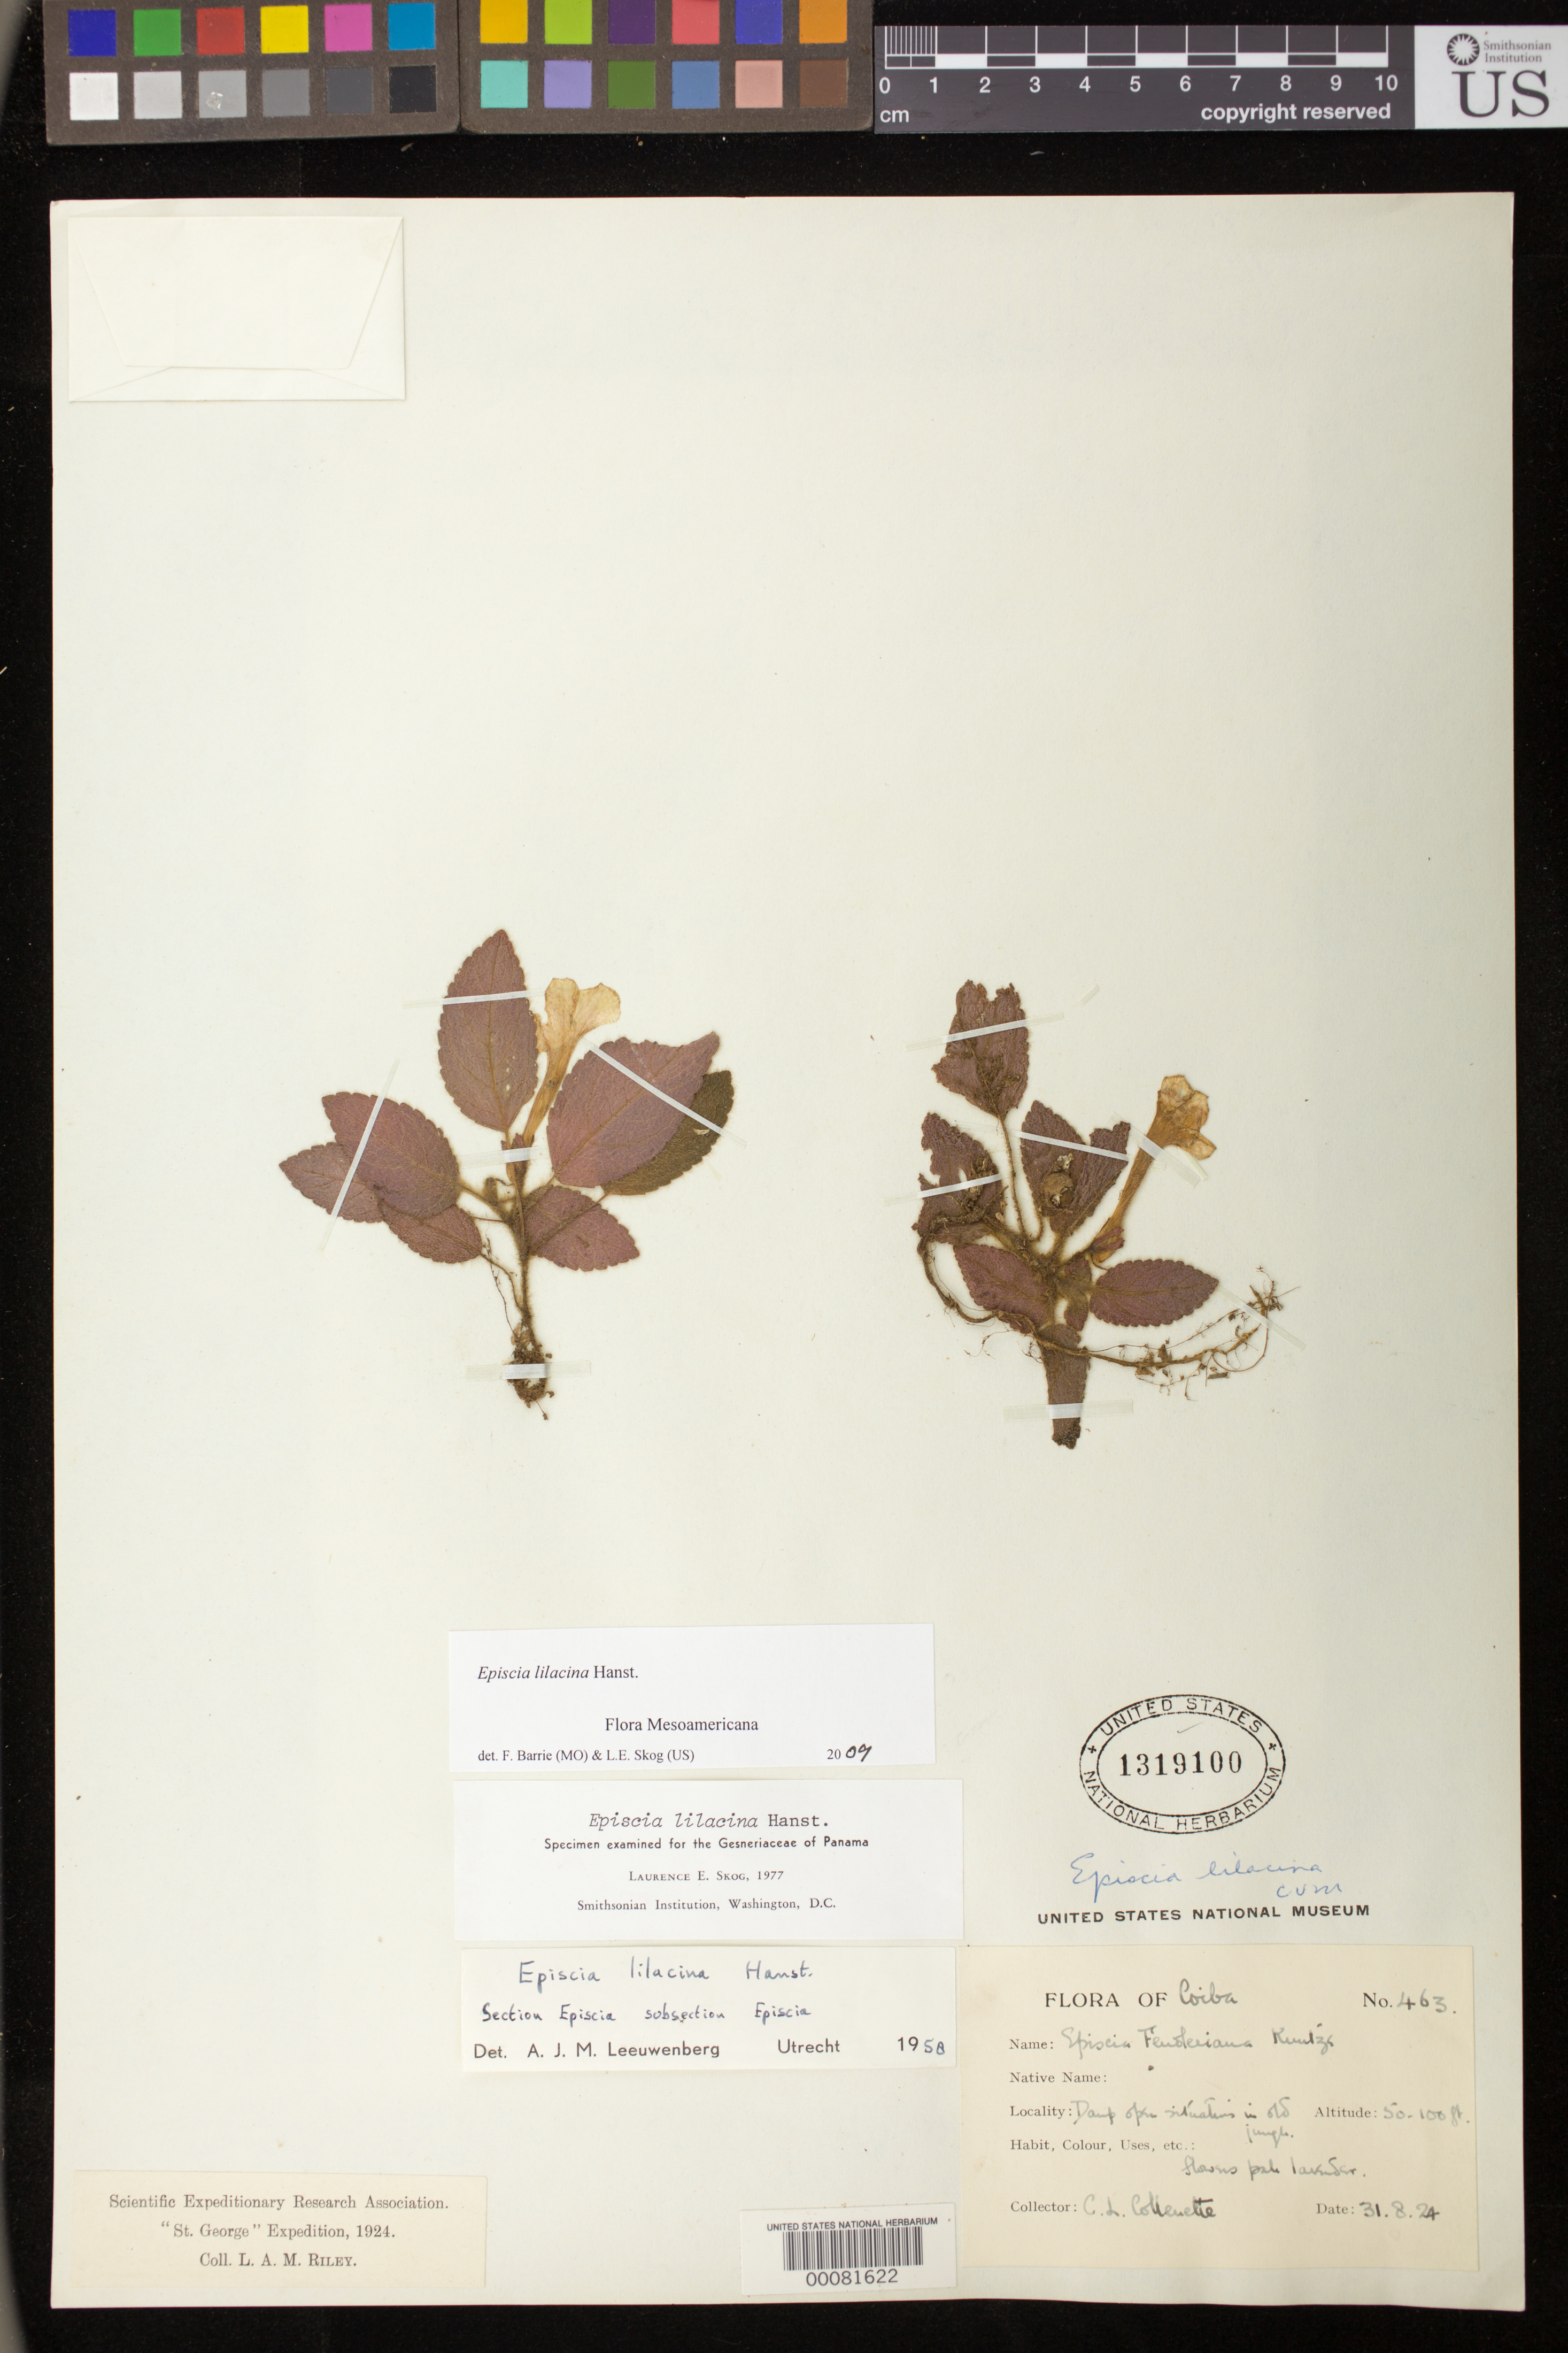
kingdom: Plantae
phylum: Tracheophyta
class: Magnoliopsida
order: Lamiales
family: Gesneriaceae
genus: Episcia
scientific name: Episcia lilacina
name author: Hanst.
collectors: C. Collenette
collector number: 463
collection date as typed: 31 Aug 1924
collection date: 1924-08-31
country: Panama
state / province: Veraguas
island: Coiba Island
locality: Coiba Island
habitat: Damp open situations in old jungle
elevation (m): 15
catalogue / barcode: US 1319100